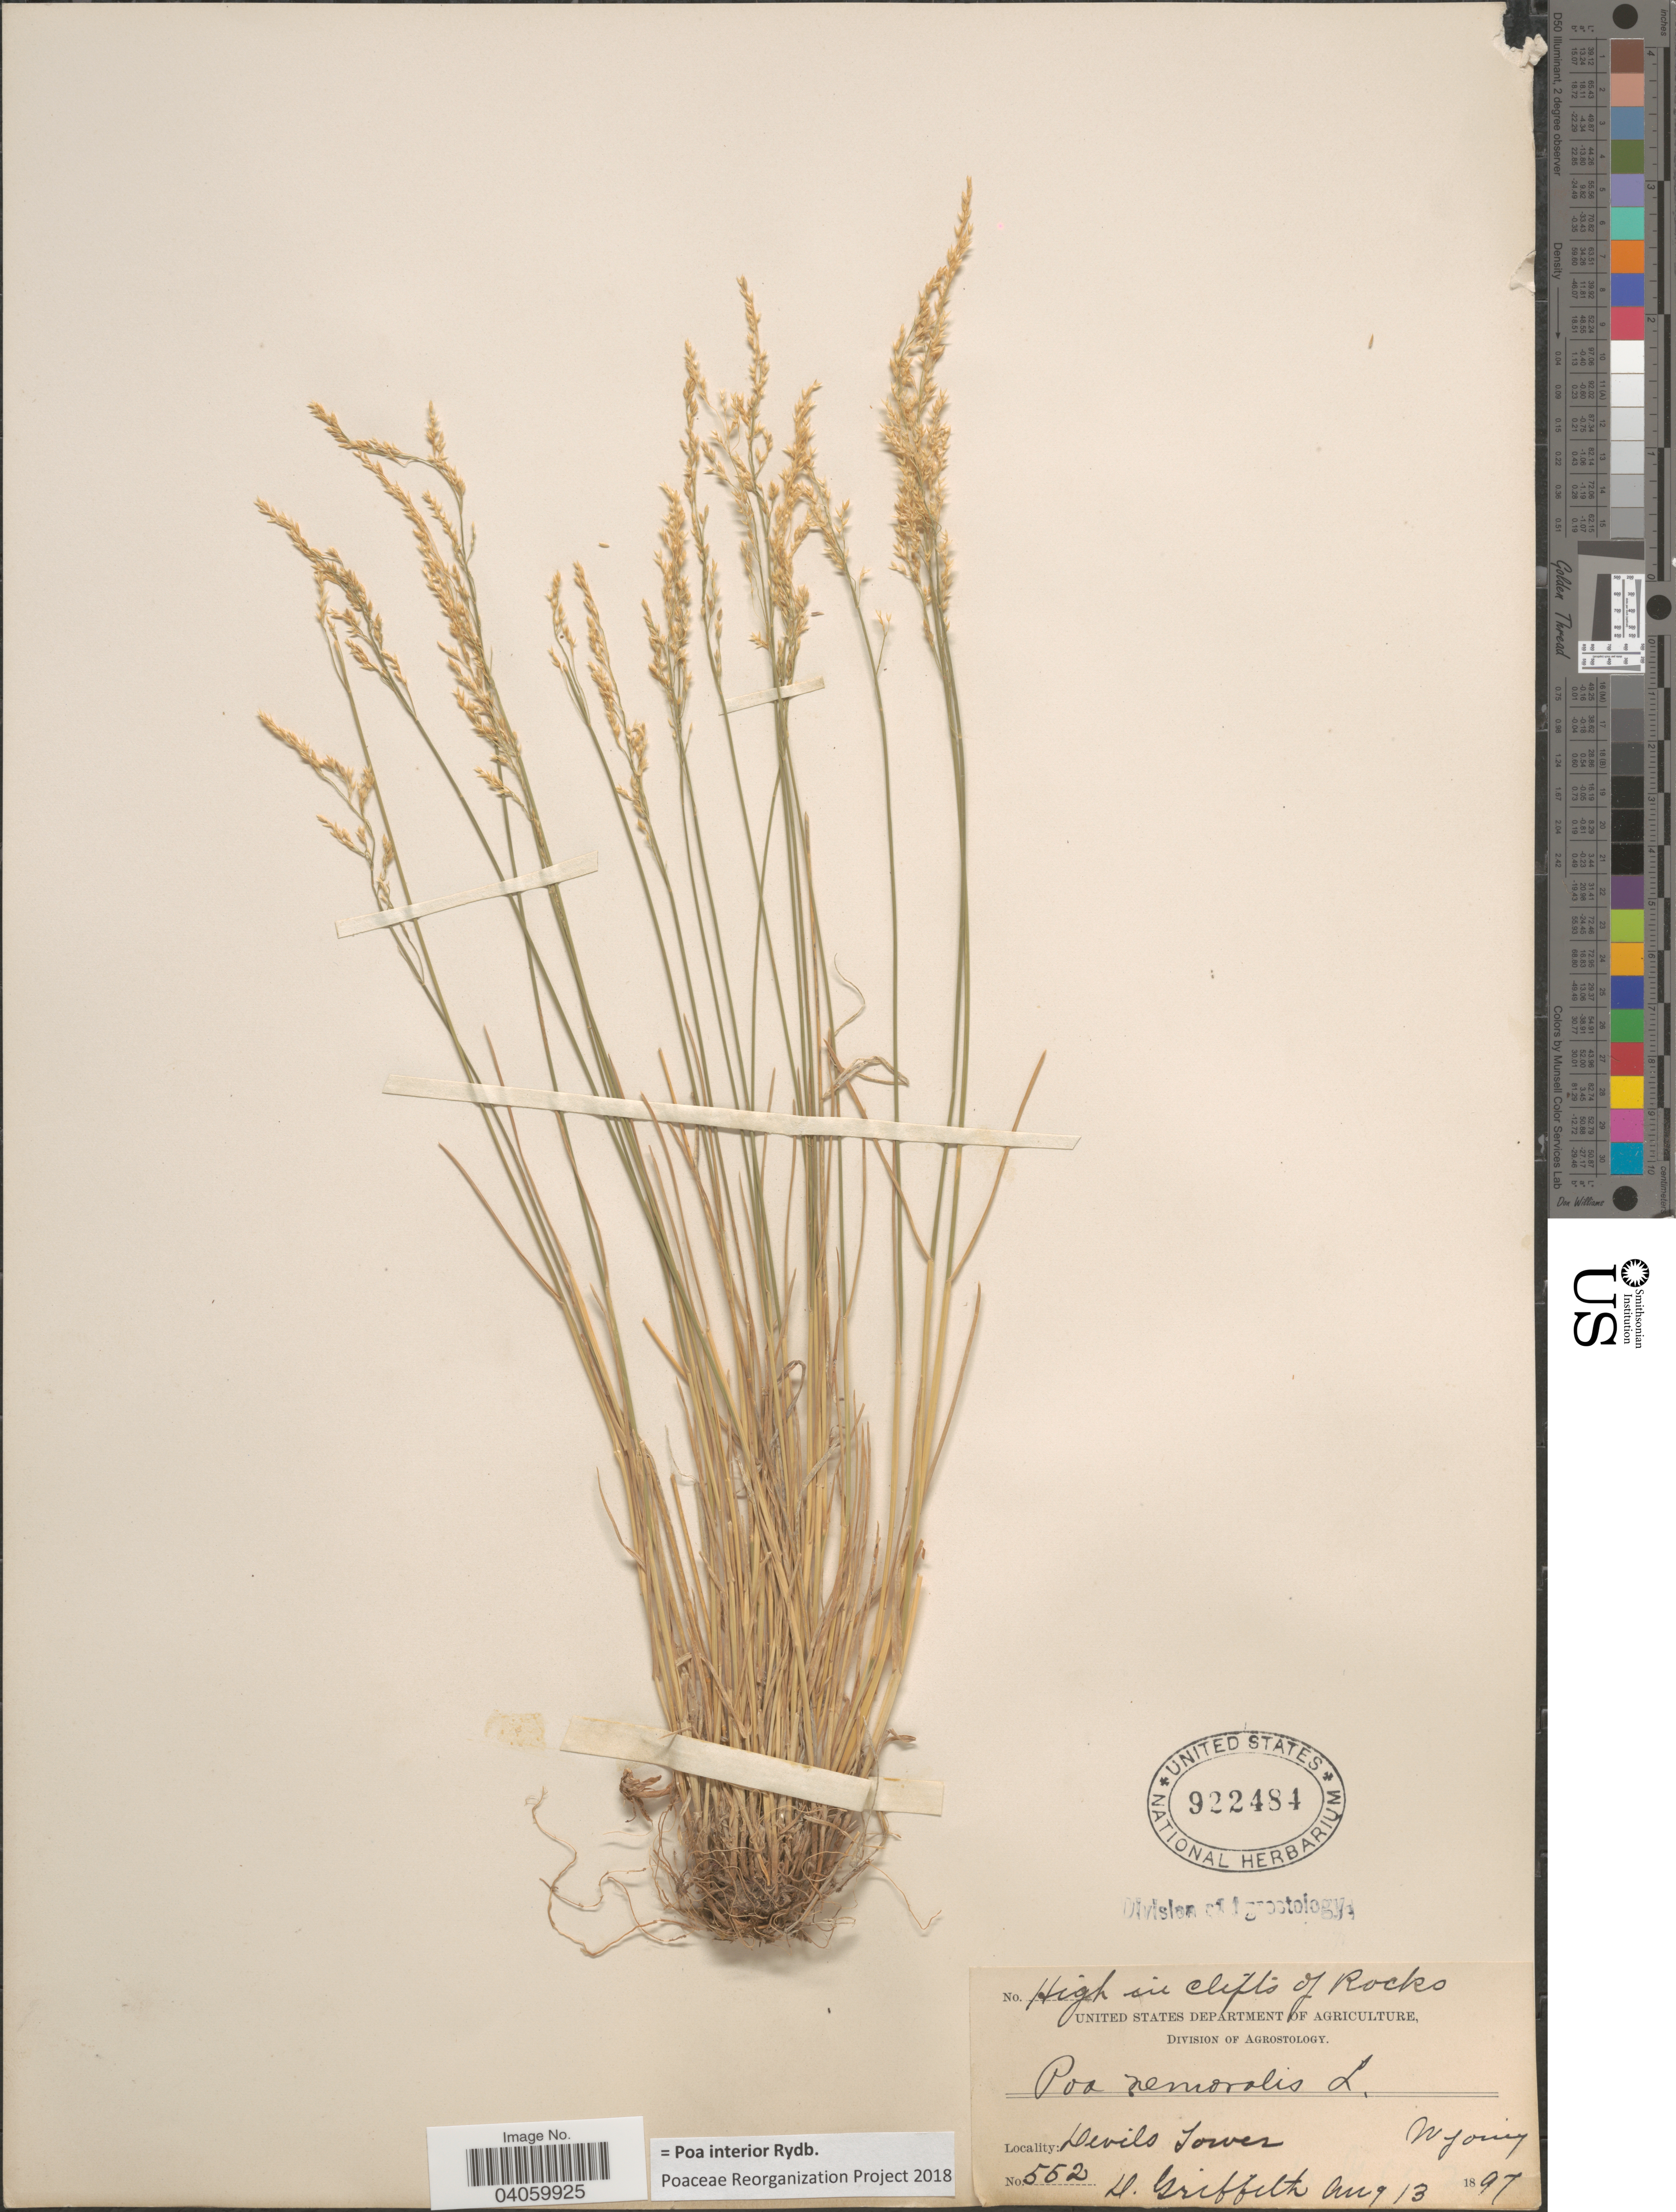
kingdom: Plantae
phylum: Tracheophyta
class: Liliopsida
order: Poales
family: Poaceae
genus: Poa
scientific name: Poa interior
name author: Rydb.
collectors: D. Griffiths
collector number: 552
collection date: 1897-08-13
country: United States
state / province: Wyoming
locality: Devils Tower.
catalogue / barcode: US 922484